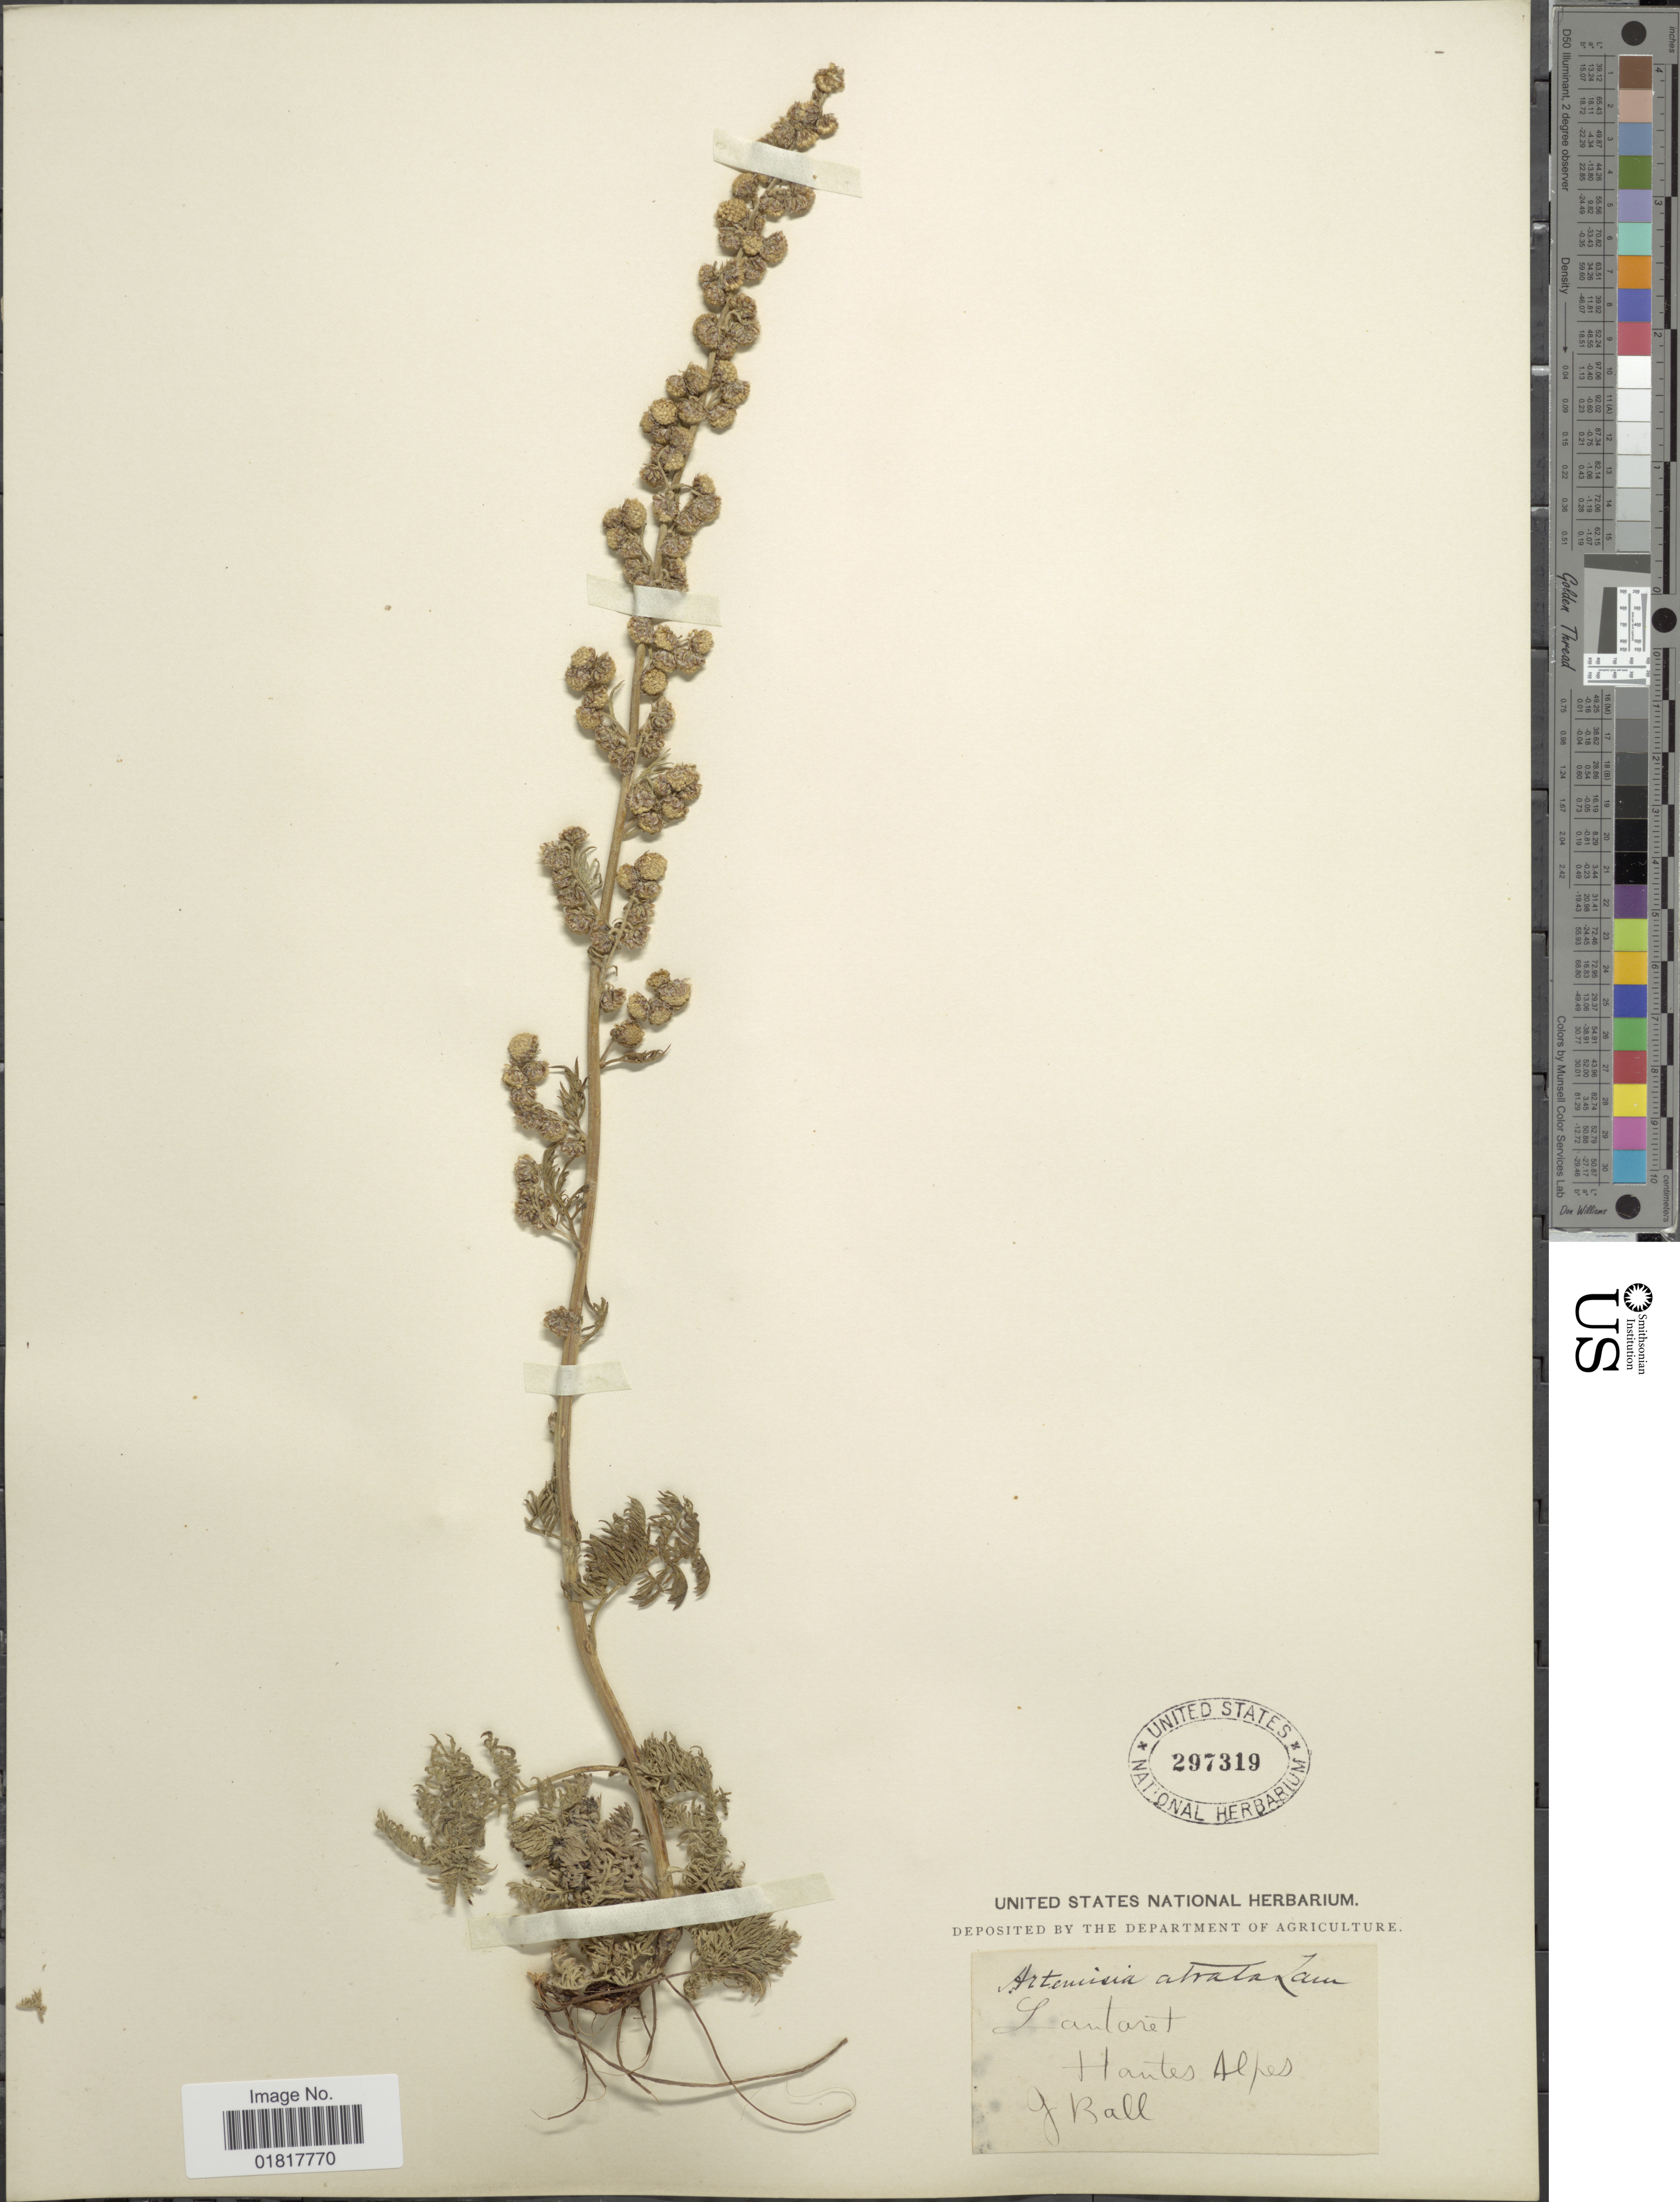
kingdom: Plantae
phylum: Tracheophyta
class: Magnoliopsida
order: Asterales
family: Asteraceae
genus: Artemisia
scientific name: Artemisia atrata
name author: Lam.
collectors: J. Ball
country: France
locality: Lautaret, Hautes Alpes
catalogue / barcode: US 297319